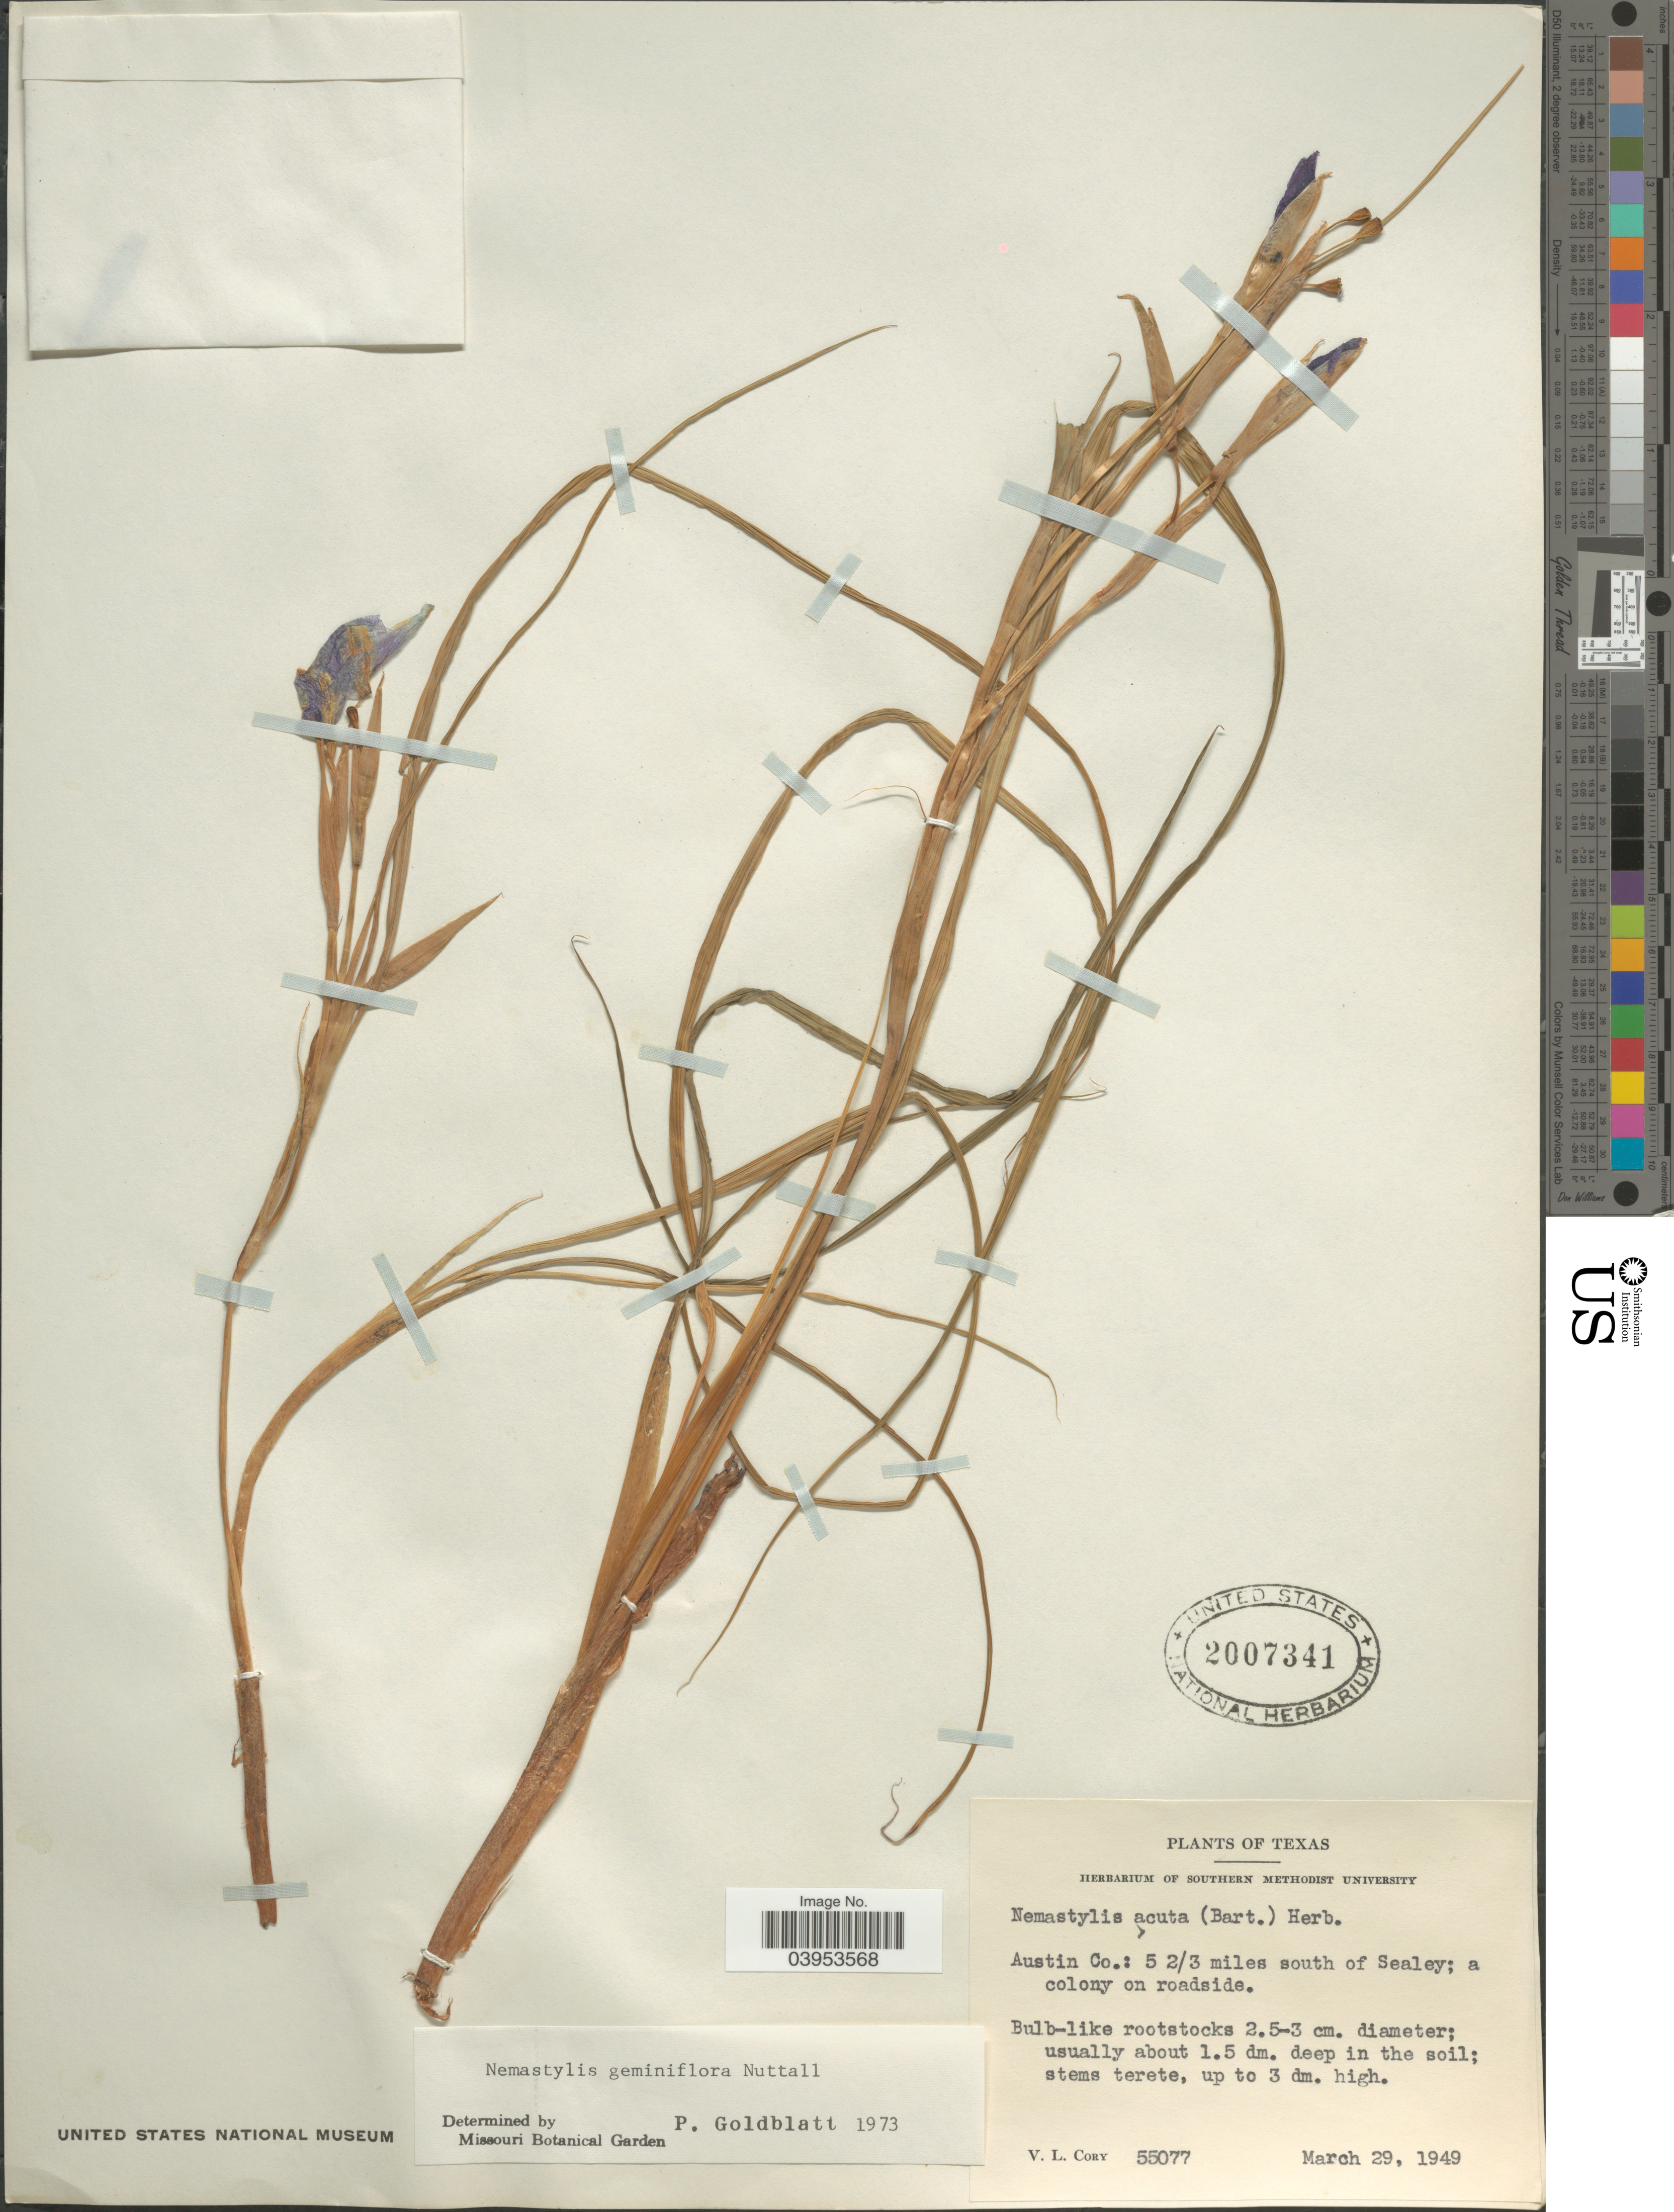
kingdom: Plantae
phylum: Tracheophyta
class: Liliopsida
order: Asparagales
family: Iridaceae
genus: Nemastylis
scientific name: Nemastylis geminiflora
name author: Nutt.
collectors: V. Cory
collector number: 55077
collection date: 1949-03-29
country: United States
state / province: Texas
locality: Austin Co.: 5 2/3 miles south of Sealey.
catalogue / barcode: US 2007341